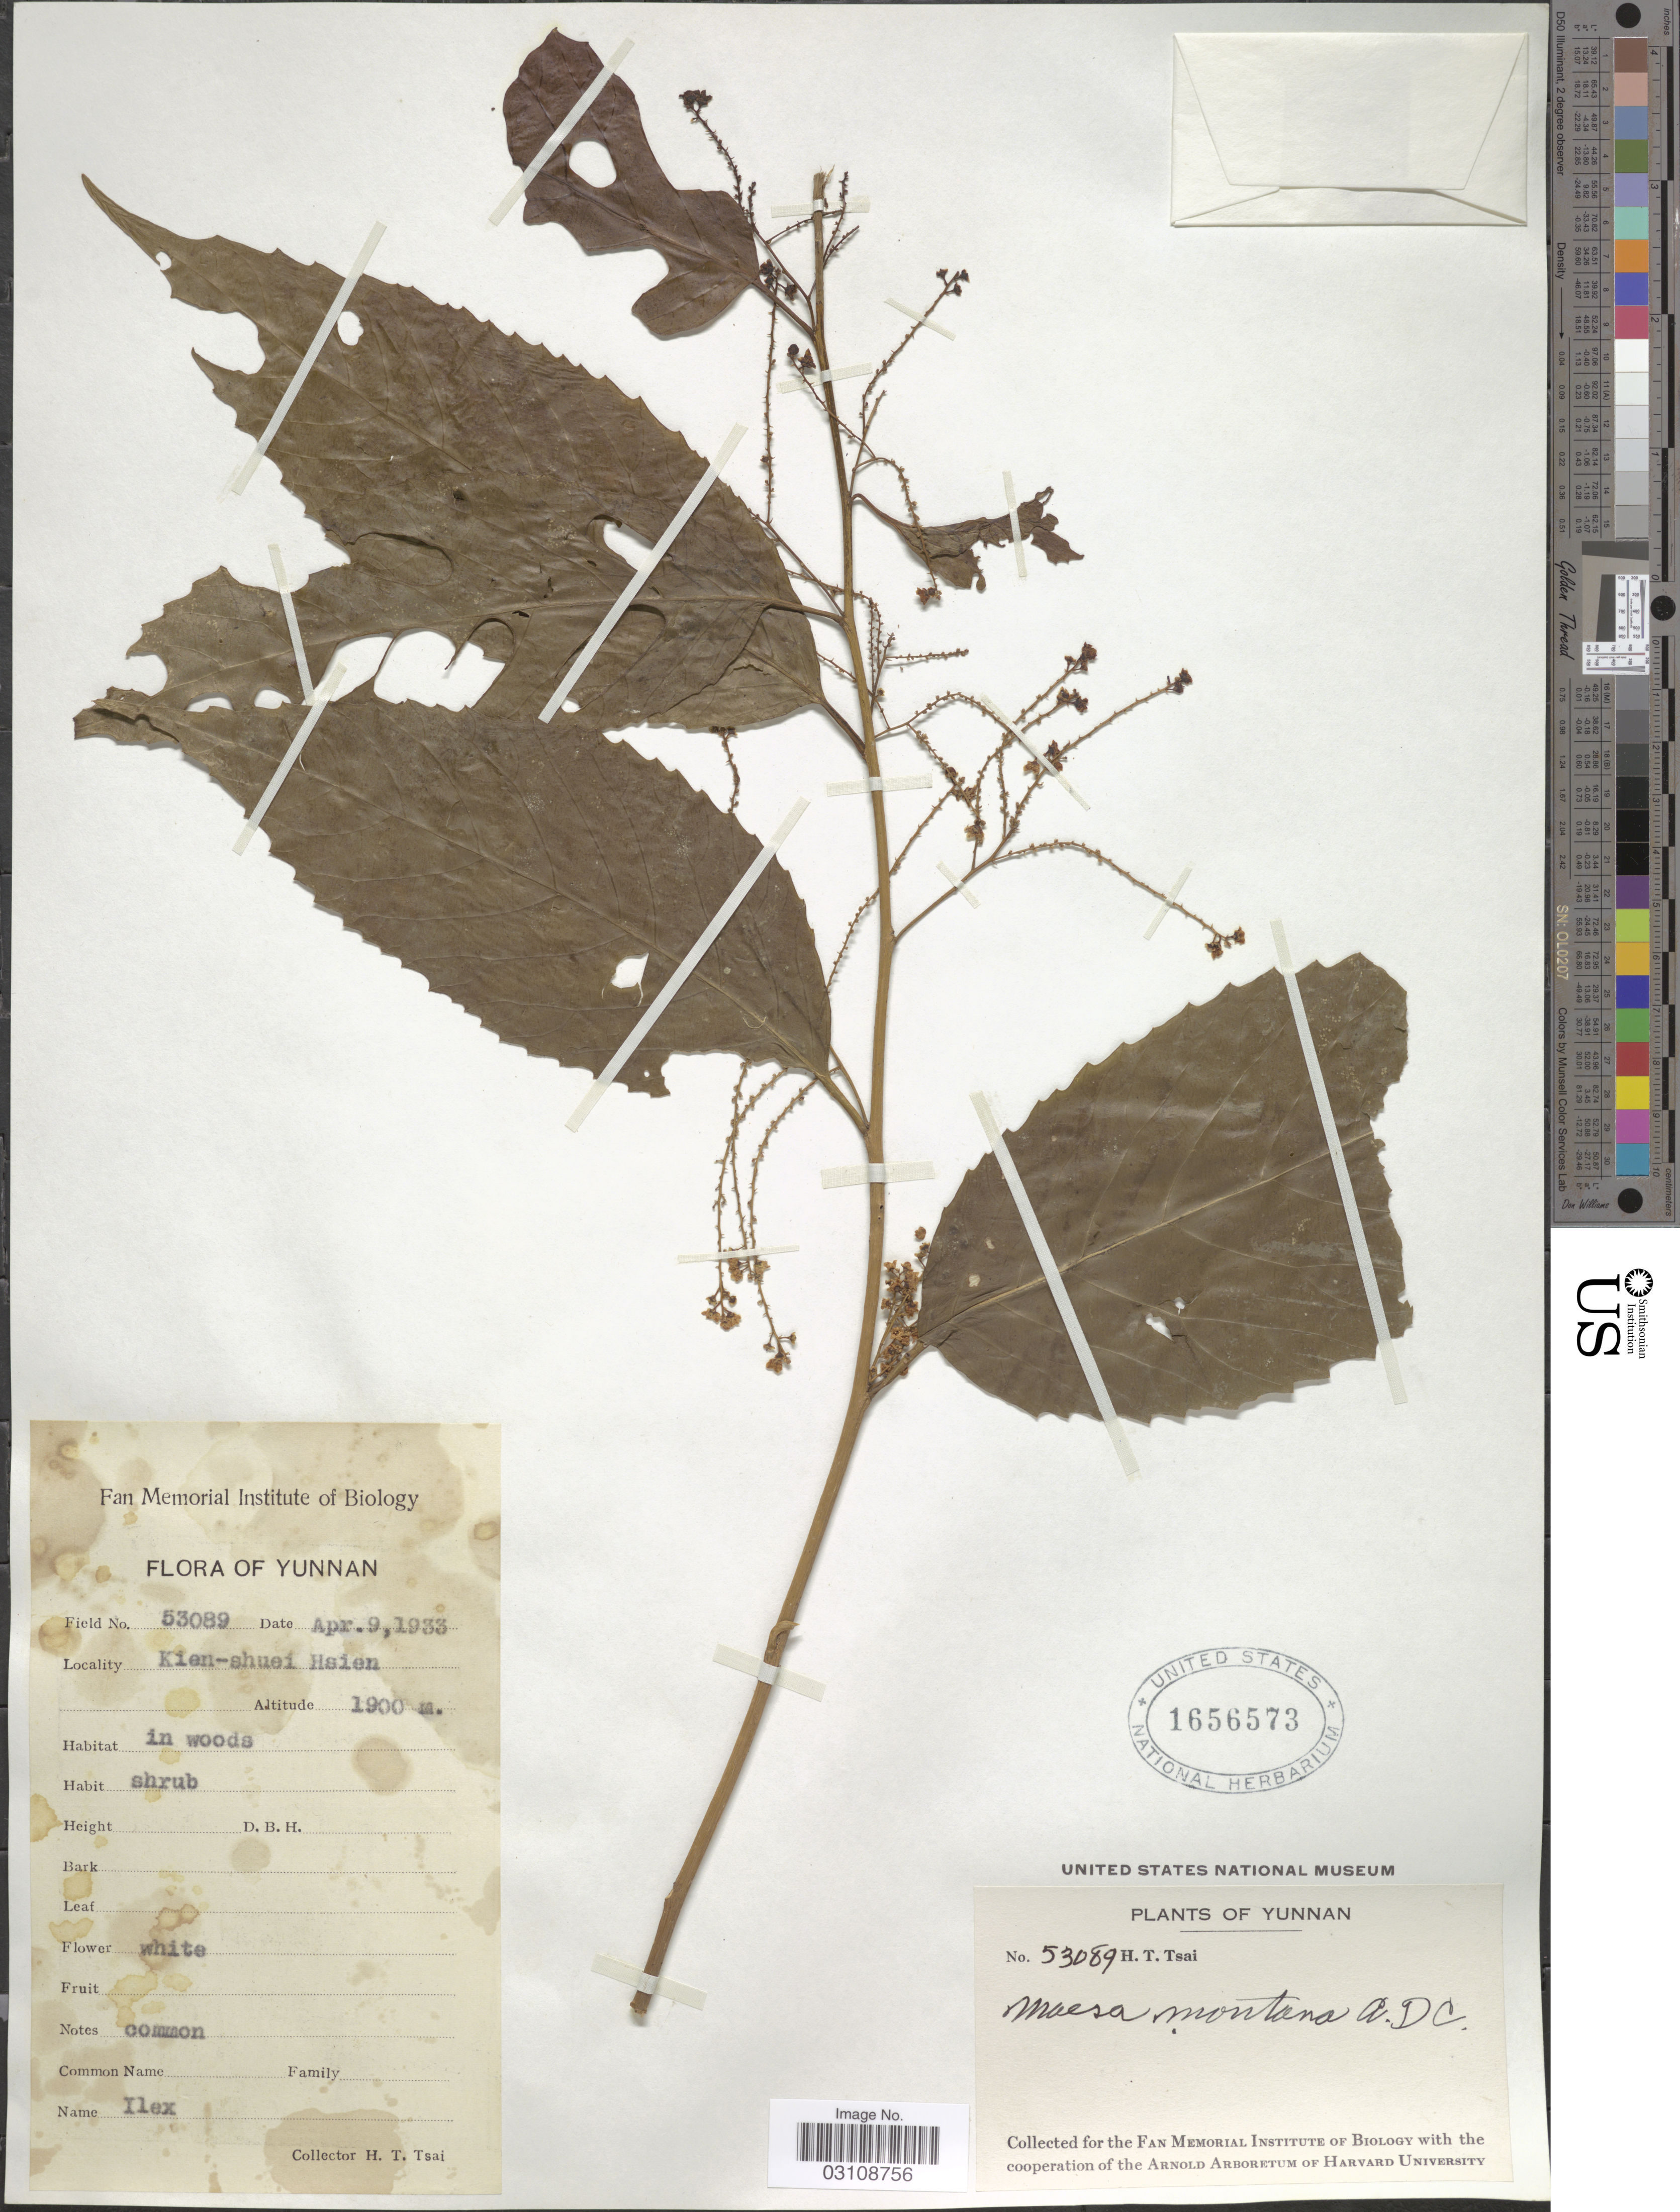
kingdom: Plantae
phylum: Tracheophyta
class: Magnoliopsida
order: Ericales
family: Primulaceae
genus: Maesa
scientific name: Maesa montana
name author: A. DC.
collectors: H. Tsai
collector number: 53089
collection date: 1933-04-09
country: China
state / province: Yunnan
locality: Kien-shuei Hsien.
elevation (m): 1900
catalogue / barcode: US 1656573